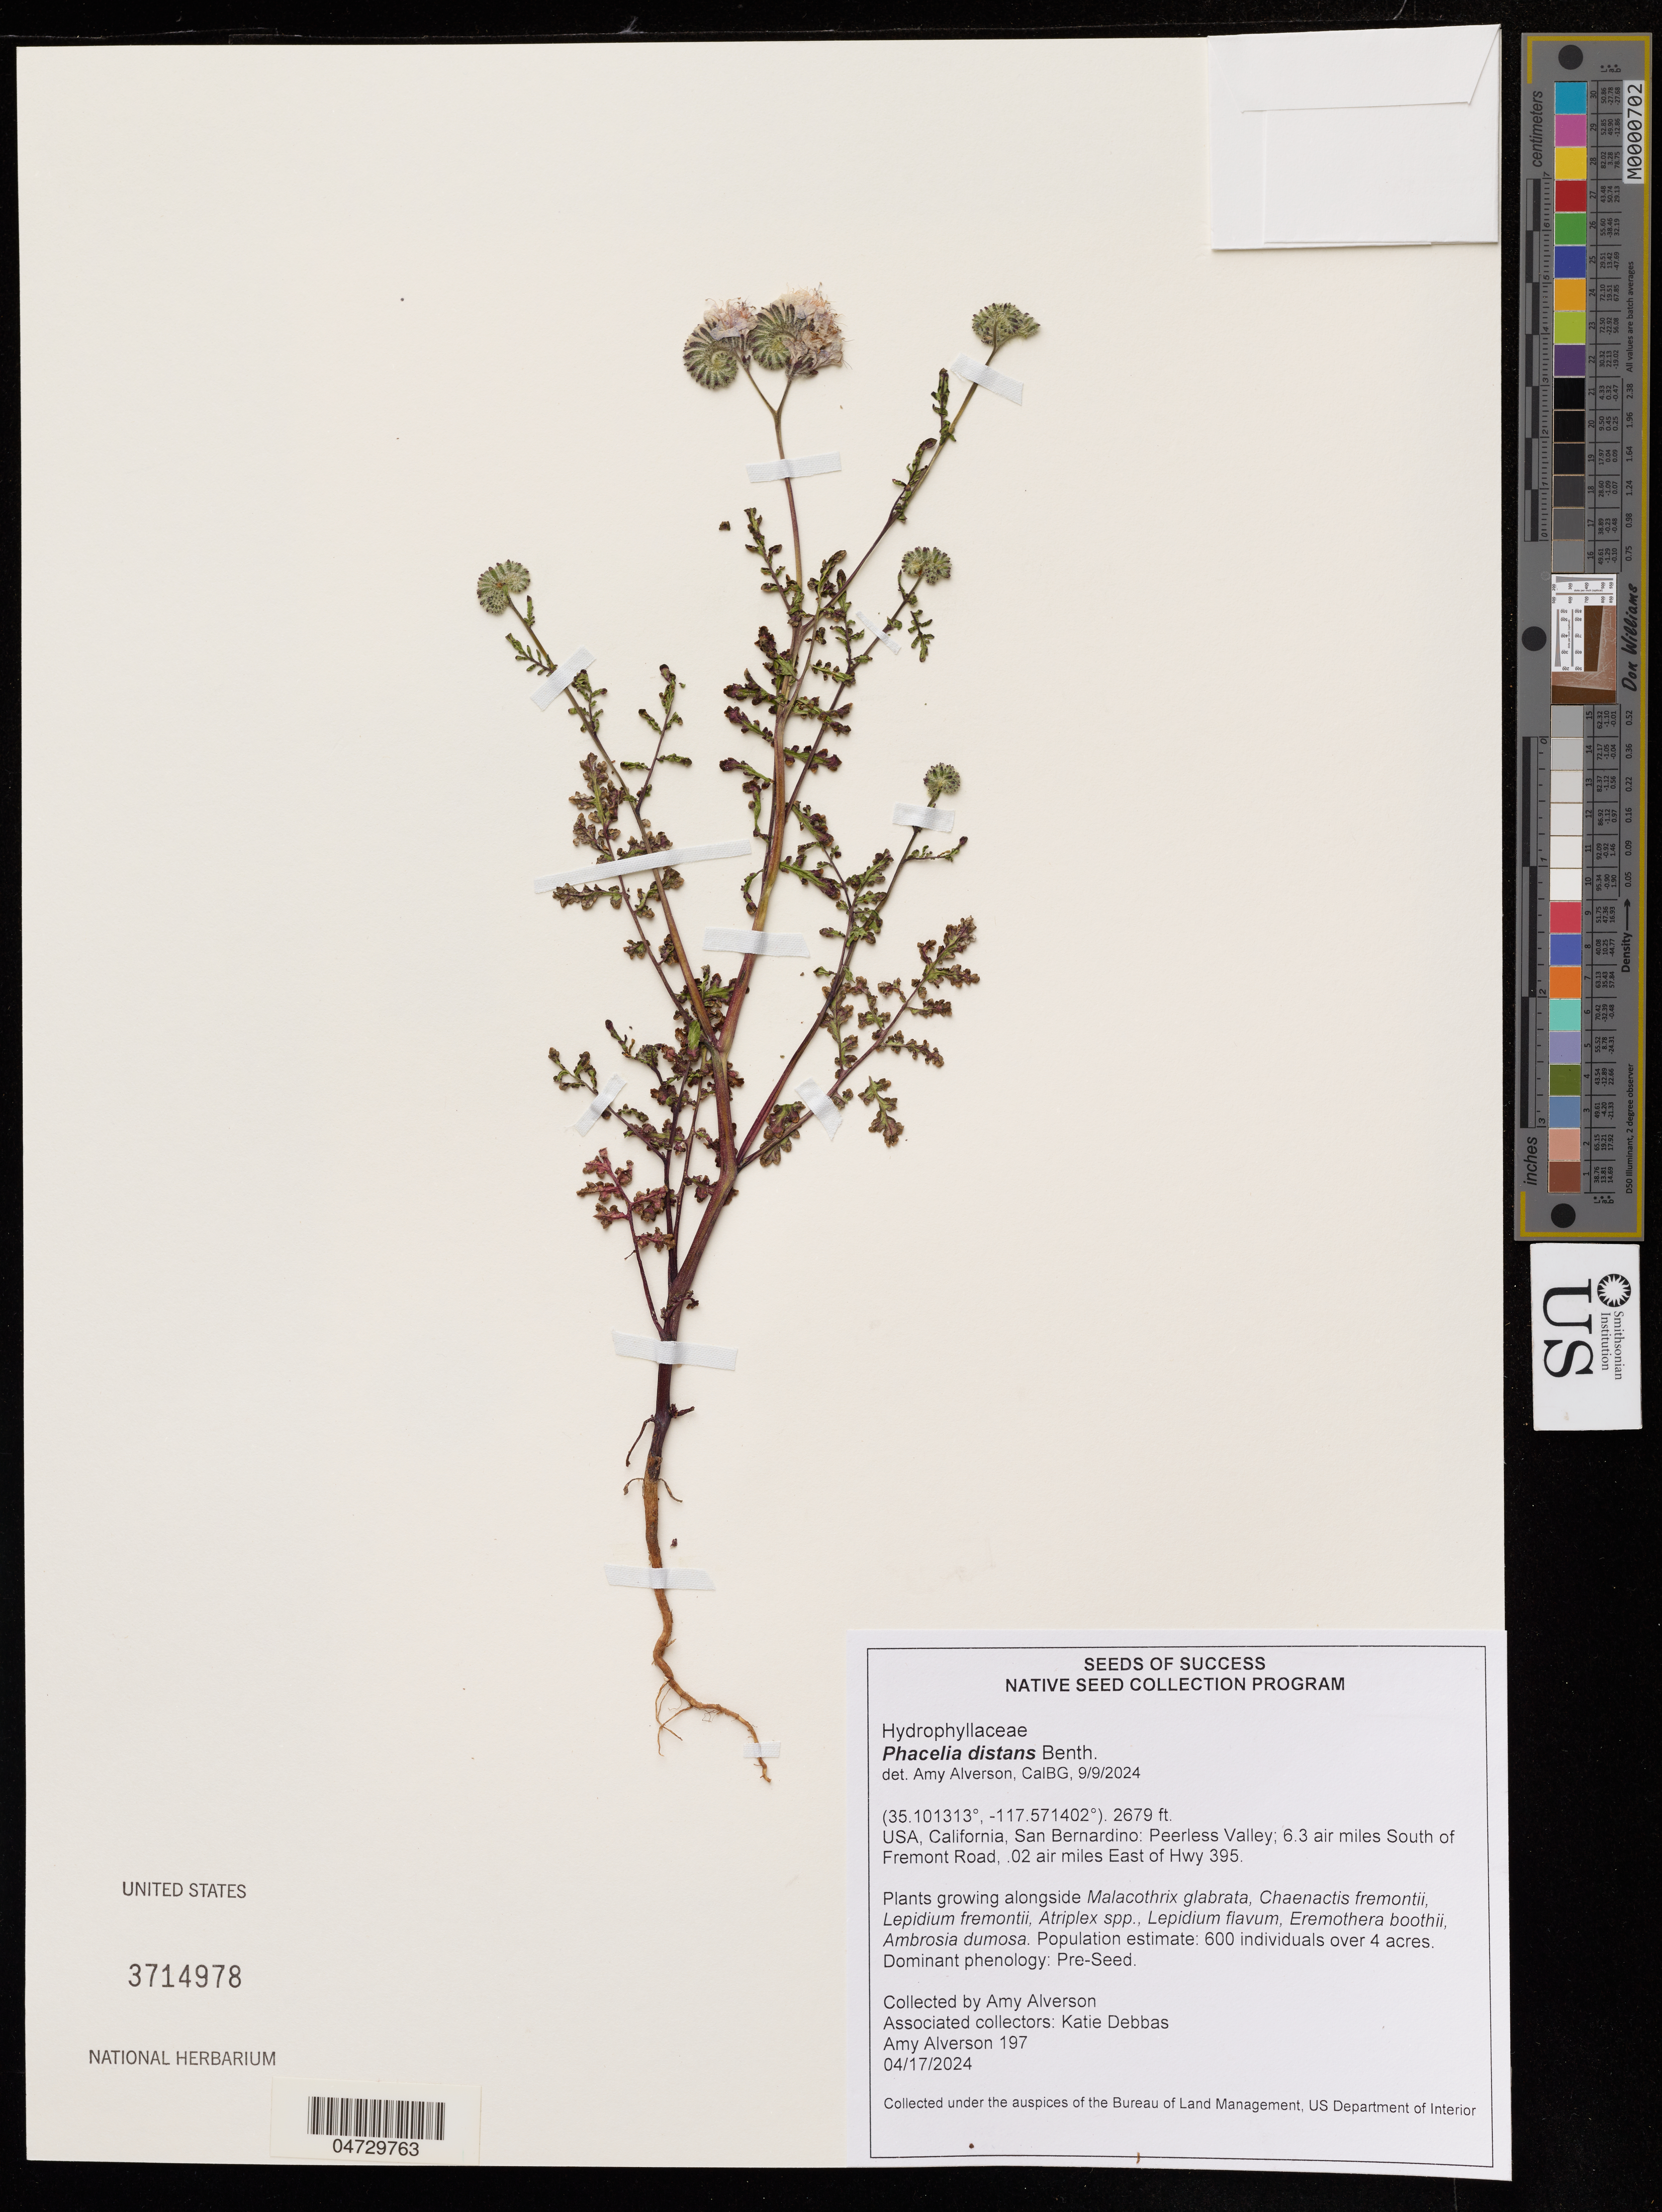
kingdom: Plantae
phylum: Tracheophyta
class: Magnoliopsida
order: Boraginales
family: Hydrophyllaceae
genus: Phacelia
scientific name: Phacelia distans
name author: Benth.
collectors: A. Alverson & K. Debbas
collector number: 197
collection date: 2024-04-17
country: United States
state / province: California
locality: San Bernardino: Peerless Valley; 6.3 air miles South of Fremont Road, .02 air miles East of Hwy 395.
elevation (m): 817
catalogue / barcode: US 3714978